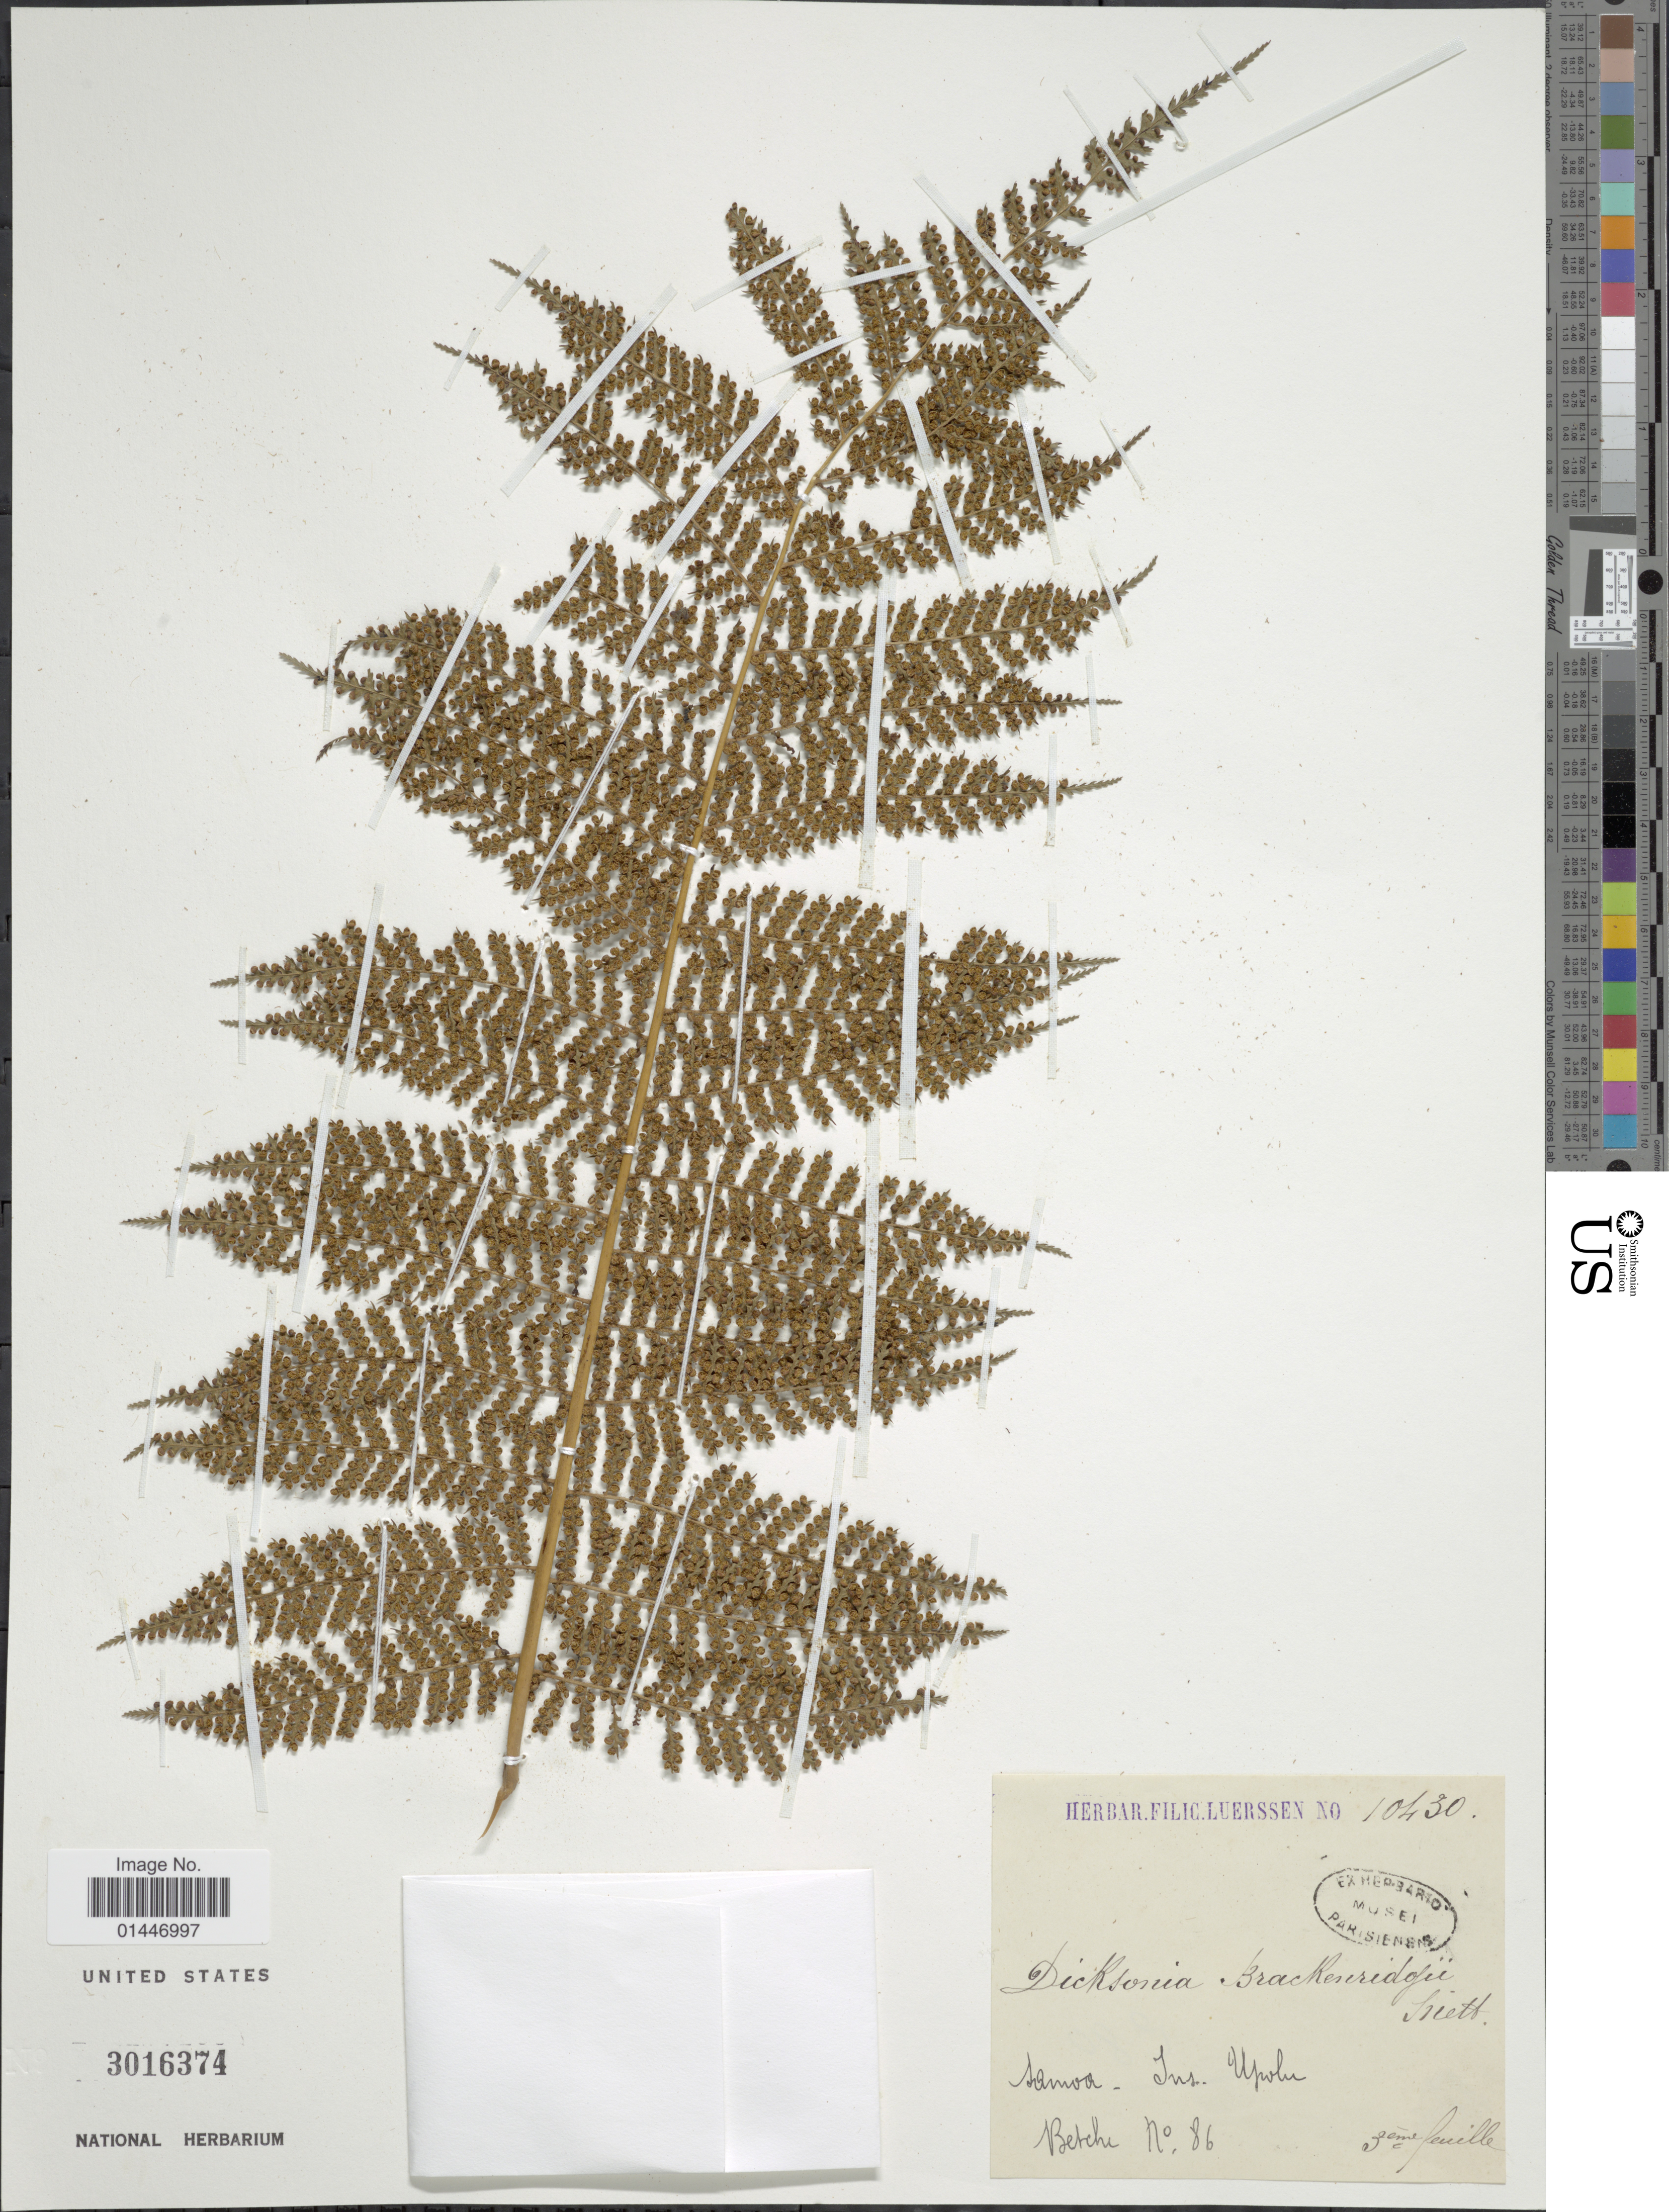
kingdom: Plantae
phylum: Tracheophyta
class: Polypodiopsida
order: Cyatheales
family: Dicksoniaceae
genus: Dicksonia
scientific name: Dicksonia brackenridgei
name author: Mett.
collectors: Betche.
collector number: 86/ 10430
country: Samoa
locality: Ins. Upolu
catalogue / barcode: US 3016374